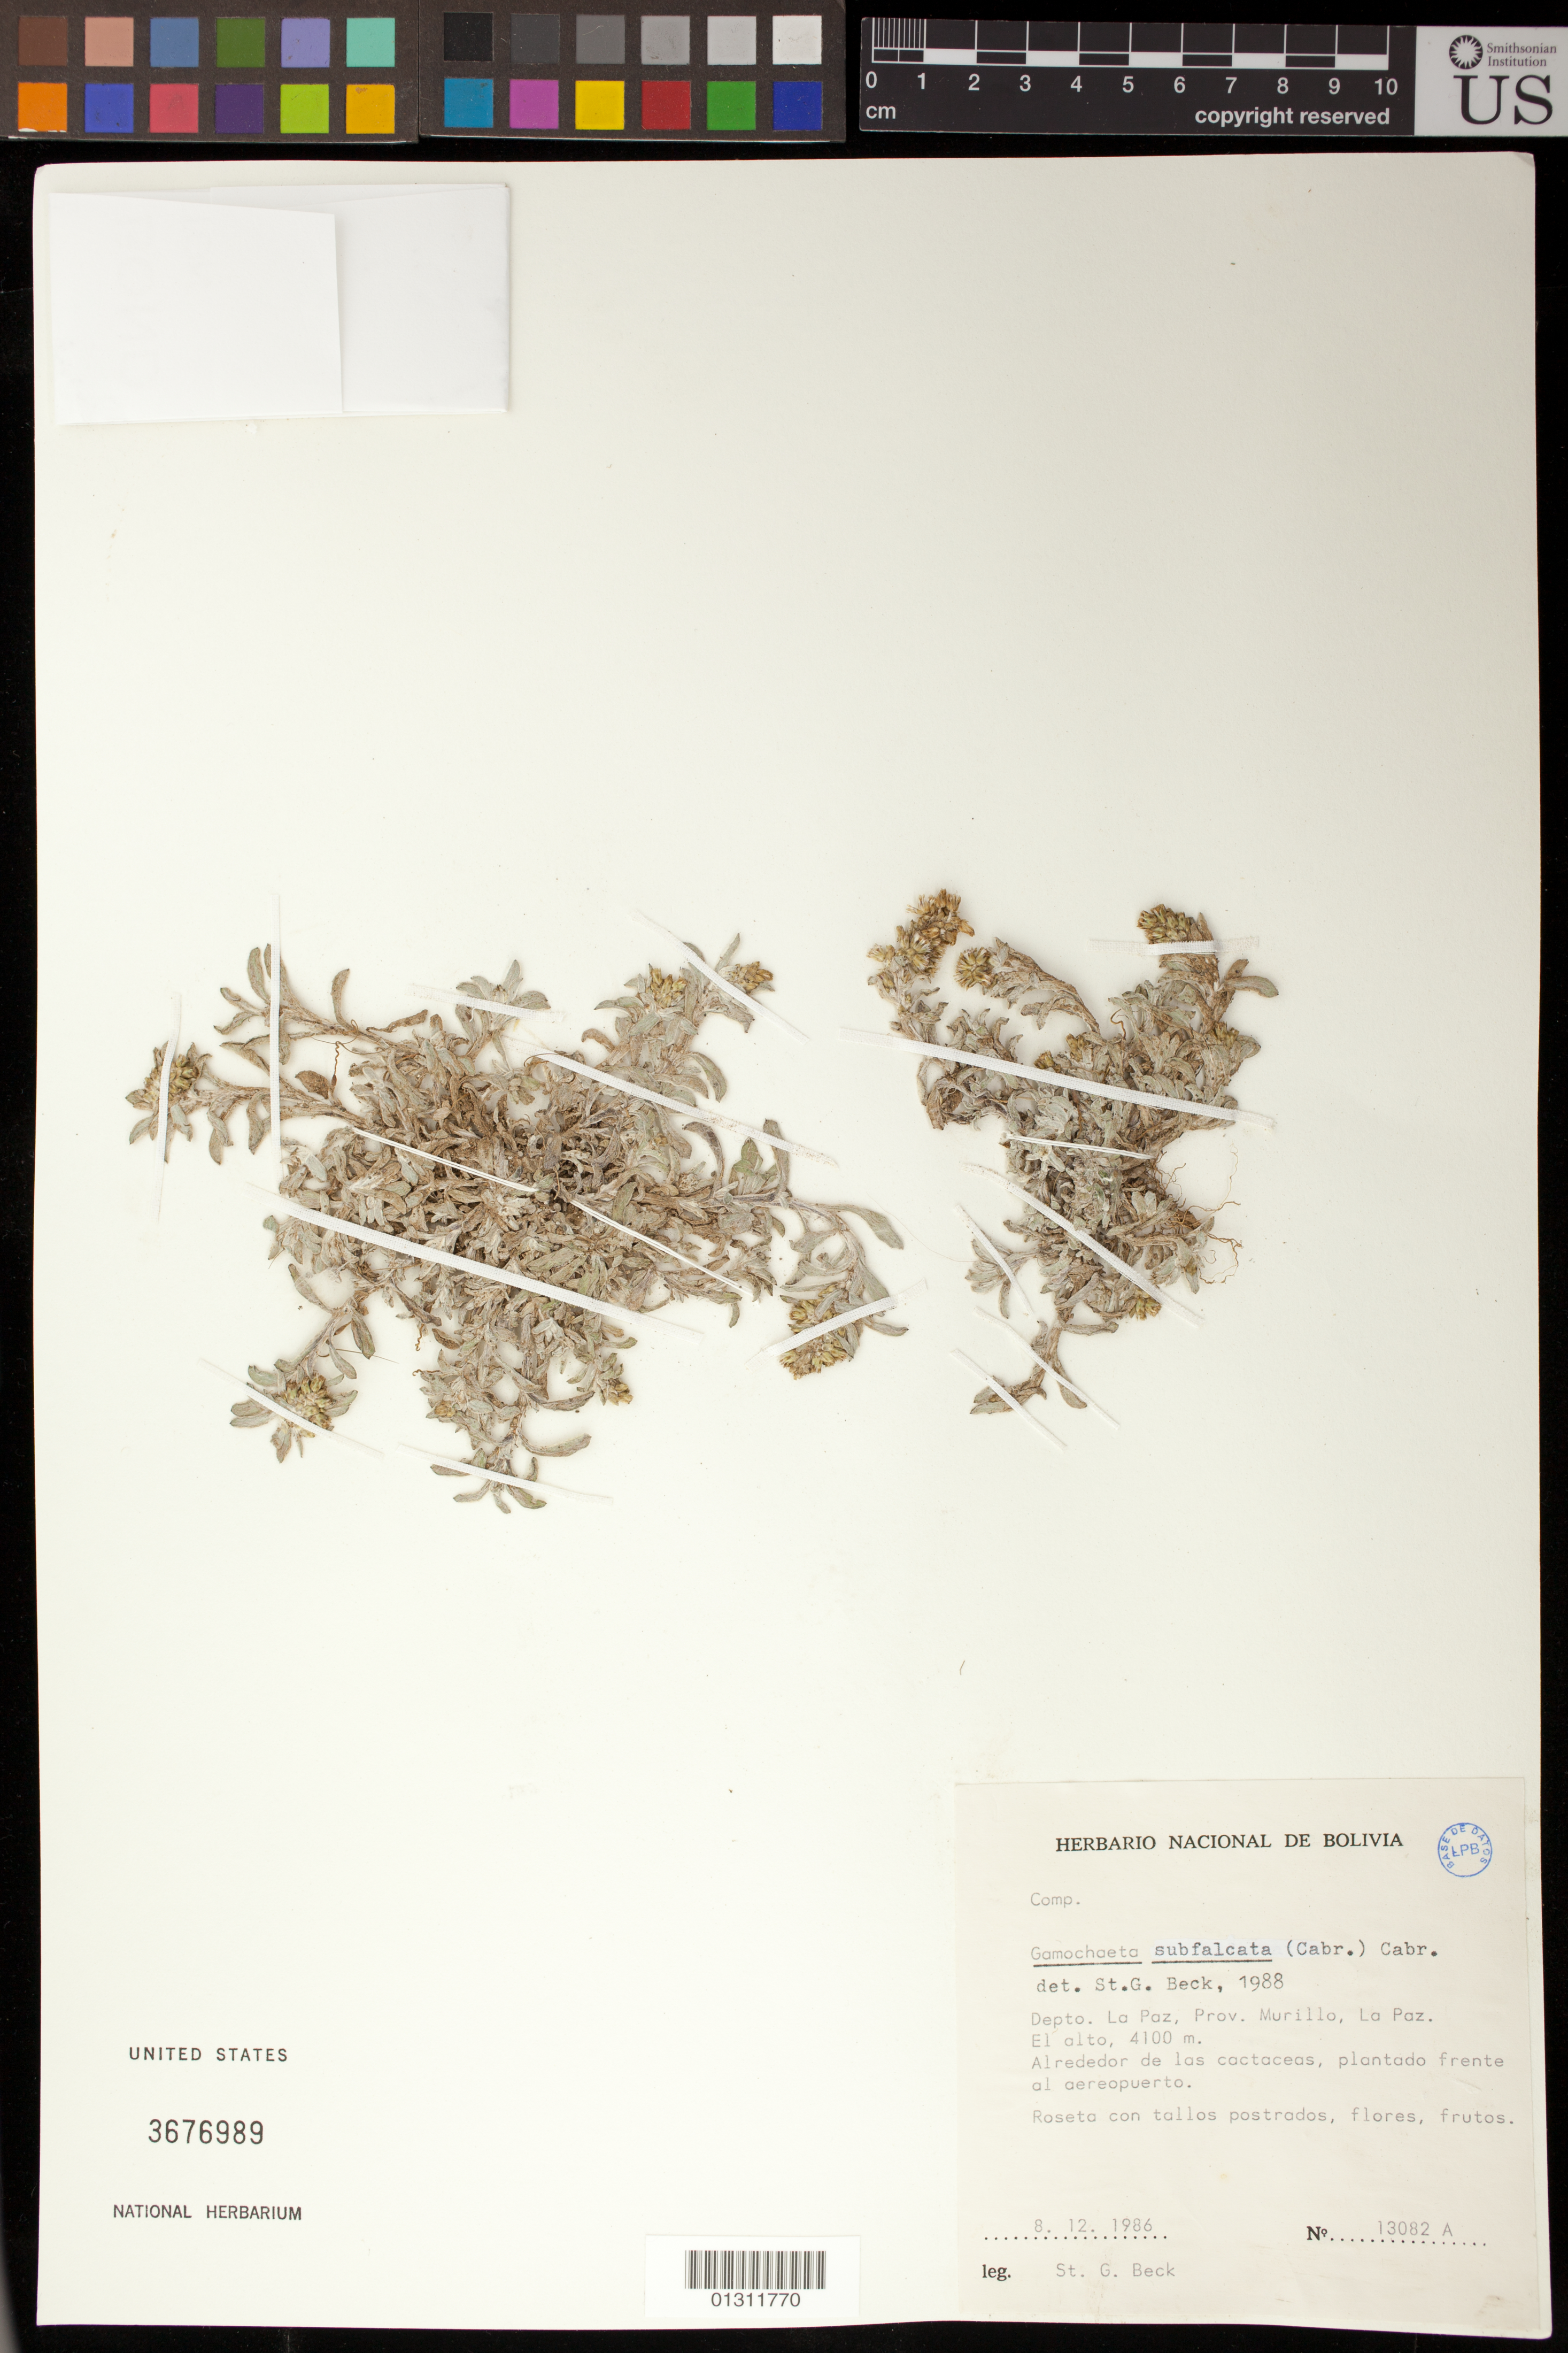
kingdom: Plantae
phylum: Tracheophyta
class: Magnoliopsida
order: Asterales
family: Asteraceae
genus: Gamochaeta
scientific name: Gamochaeta subfalcata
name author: (Cabrera) Cabrera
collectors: S. G. Beck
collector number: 13082A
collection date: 1986-12-08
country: Bolivia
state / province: La Paz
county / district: Murillo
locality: La Paz. El alto.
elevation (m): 4100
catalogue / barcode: US 3676989